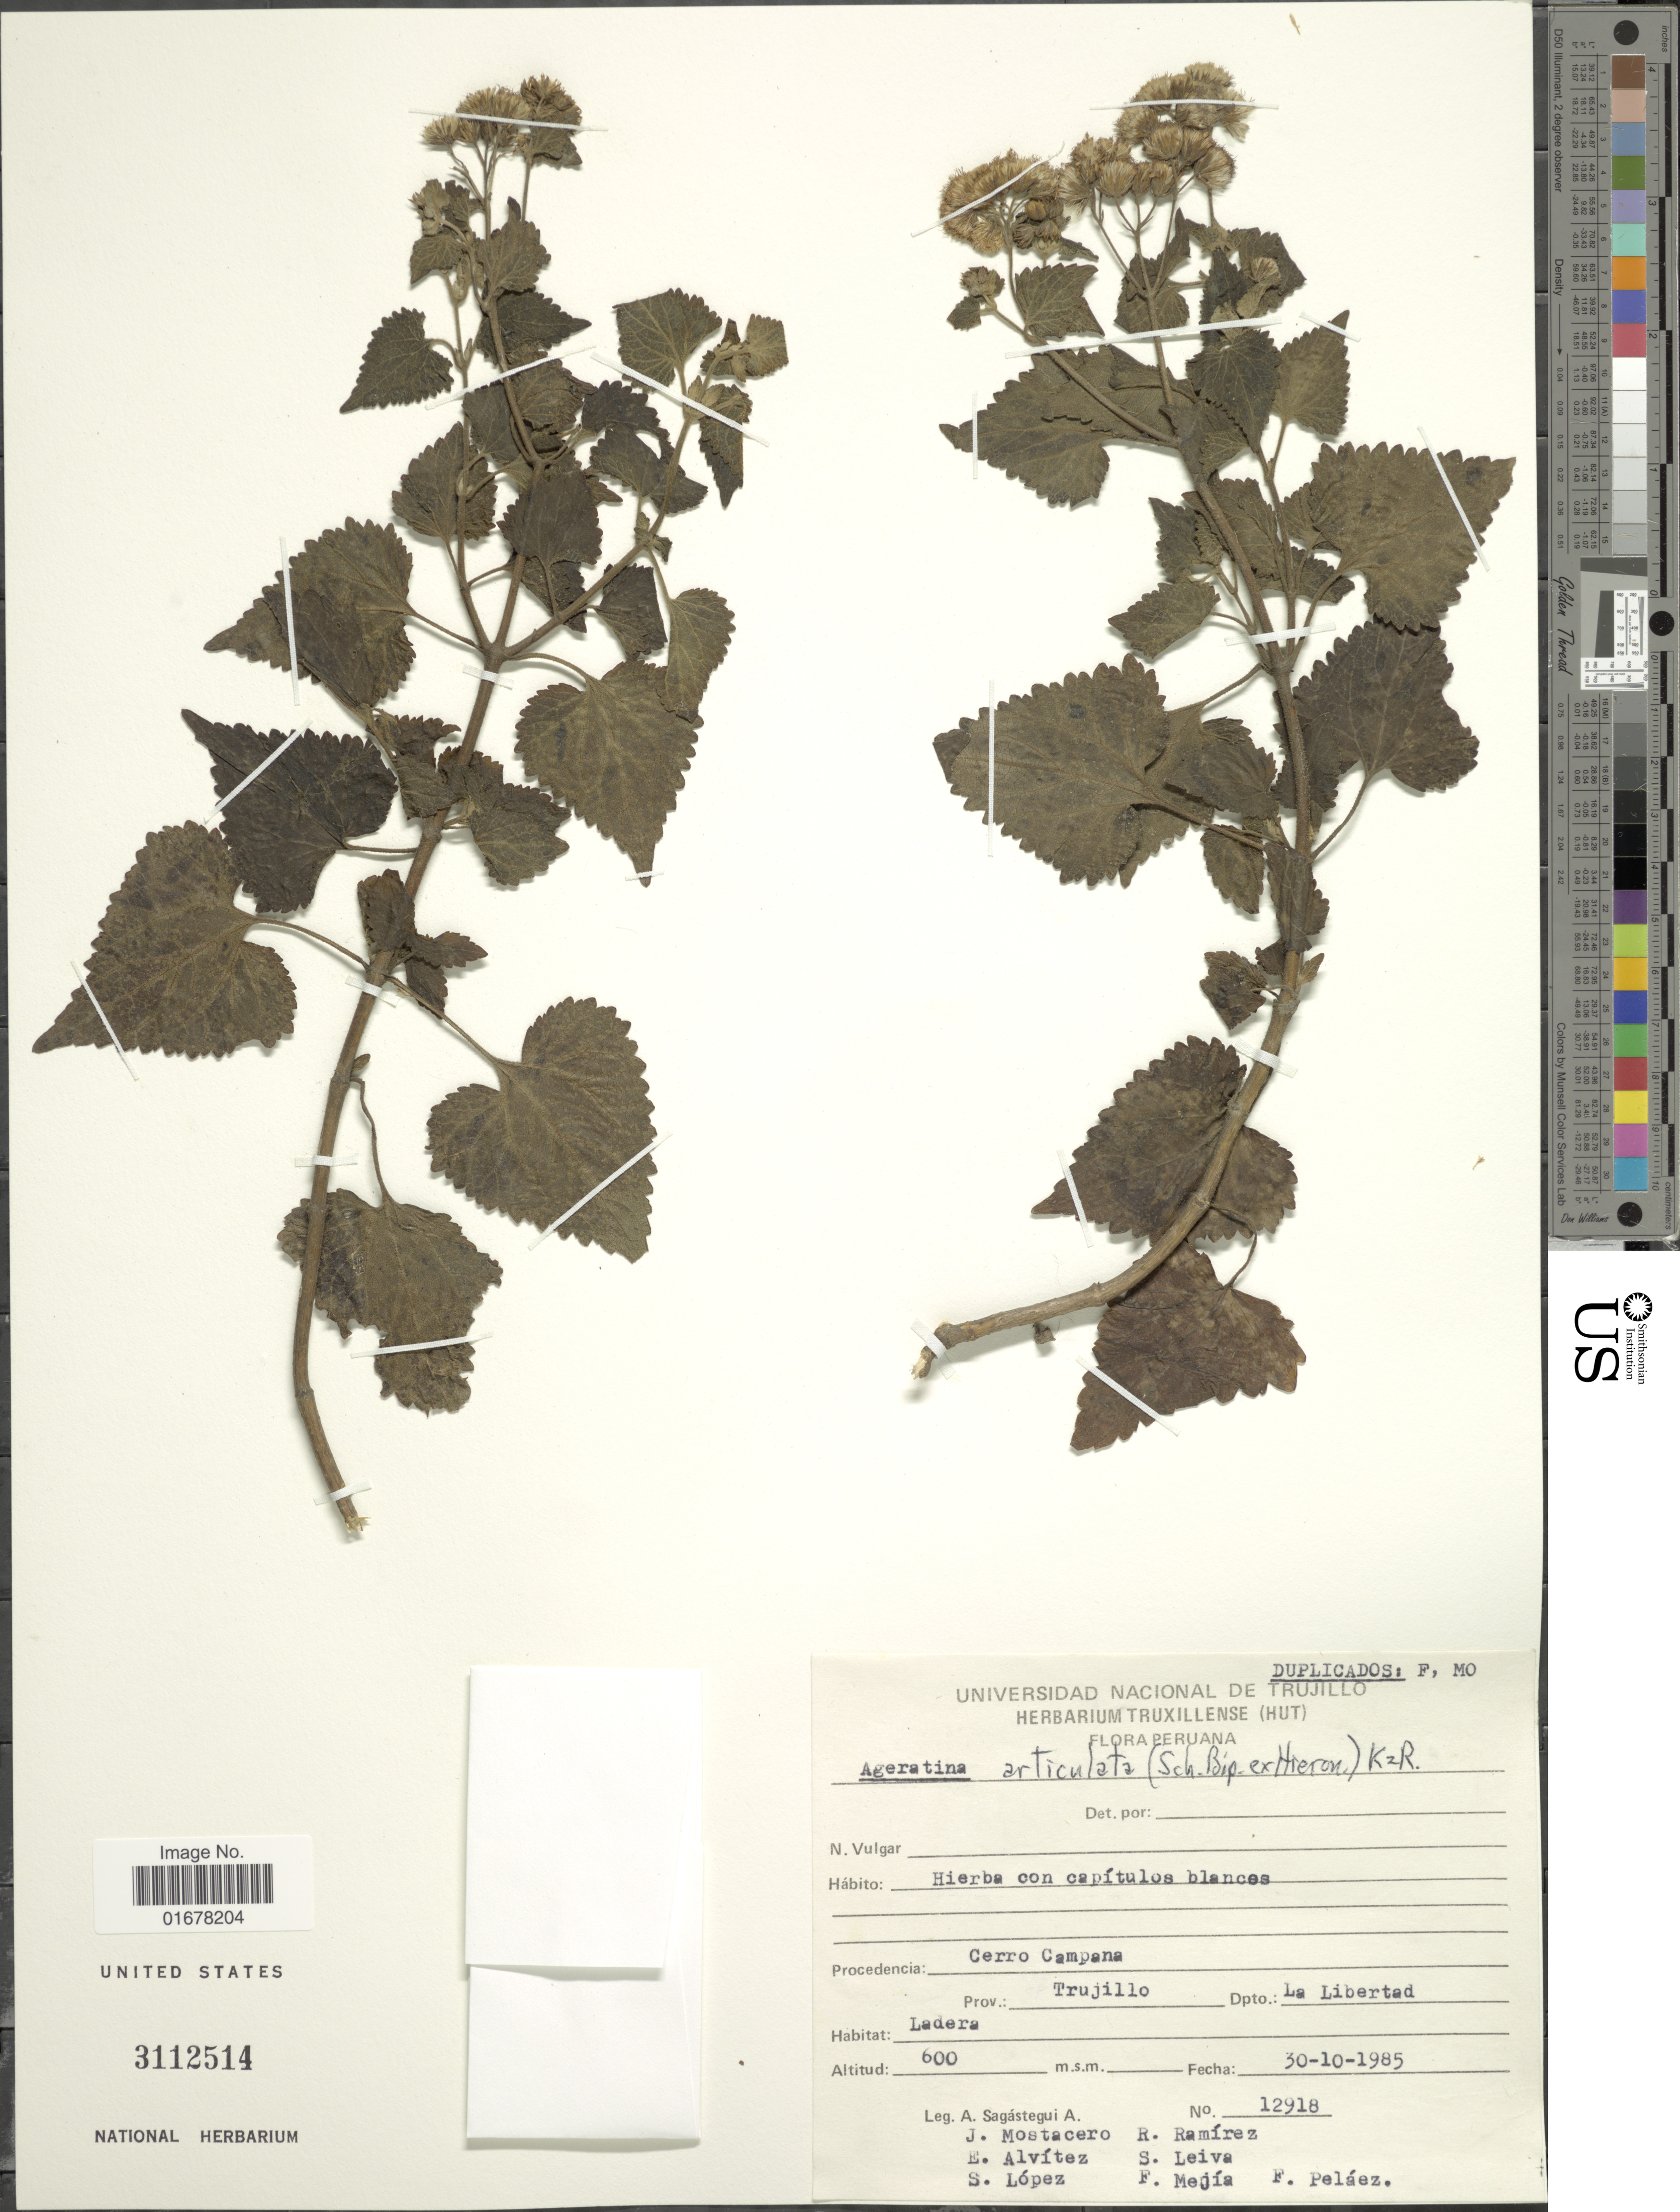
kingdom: Plantae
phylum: Tracheophyta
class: Magnoliopsida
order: Asterales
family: Asteraceae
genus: Ageratina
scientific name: Ageratina articulata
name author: (Sch. Bip. ex Hieron.) R.M. King & H. Rob.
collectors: A. Sagástegui A., J. Mostacero, E. Alvitez I., S. Lopez & et al.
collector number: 12918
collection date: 1985-10-30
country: Peru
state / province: La Libertad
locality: Procedencia: Cerro Campana, Prov.: Trujillo, Dpto.: La Libertad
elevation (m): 600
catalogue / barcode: US 3112514